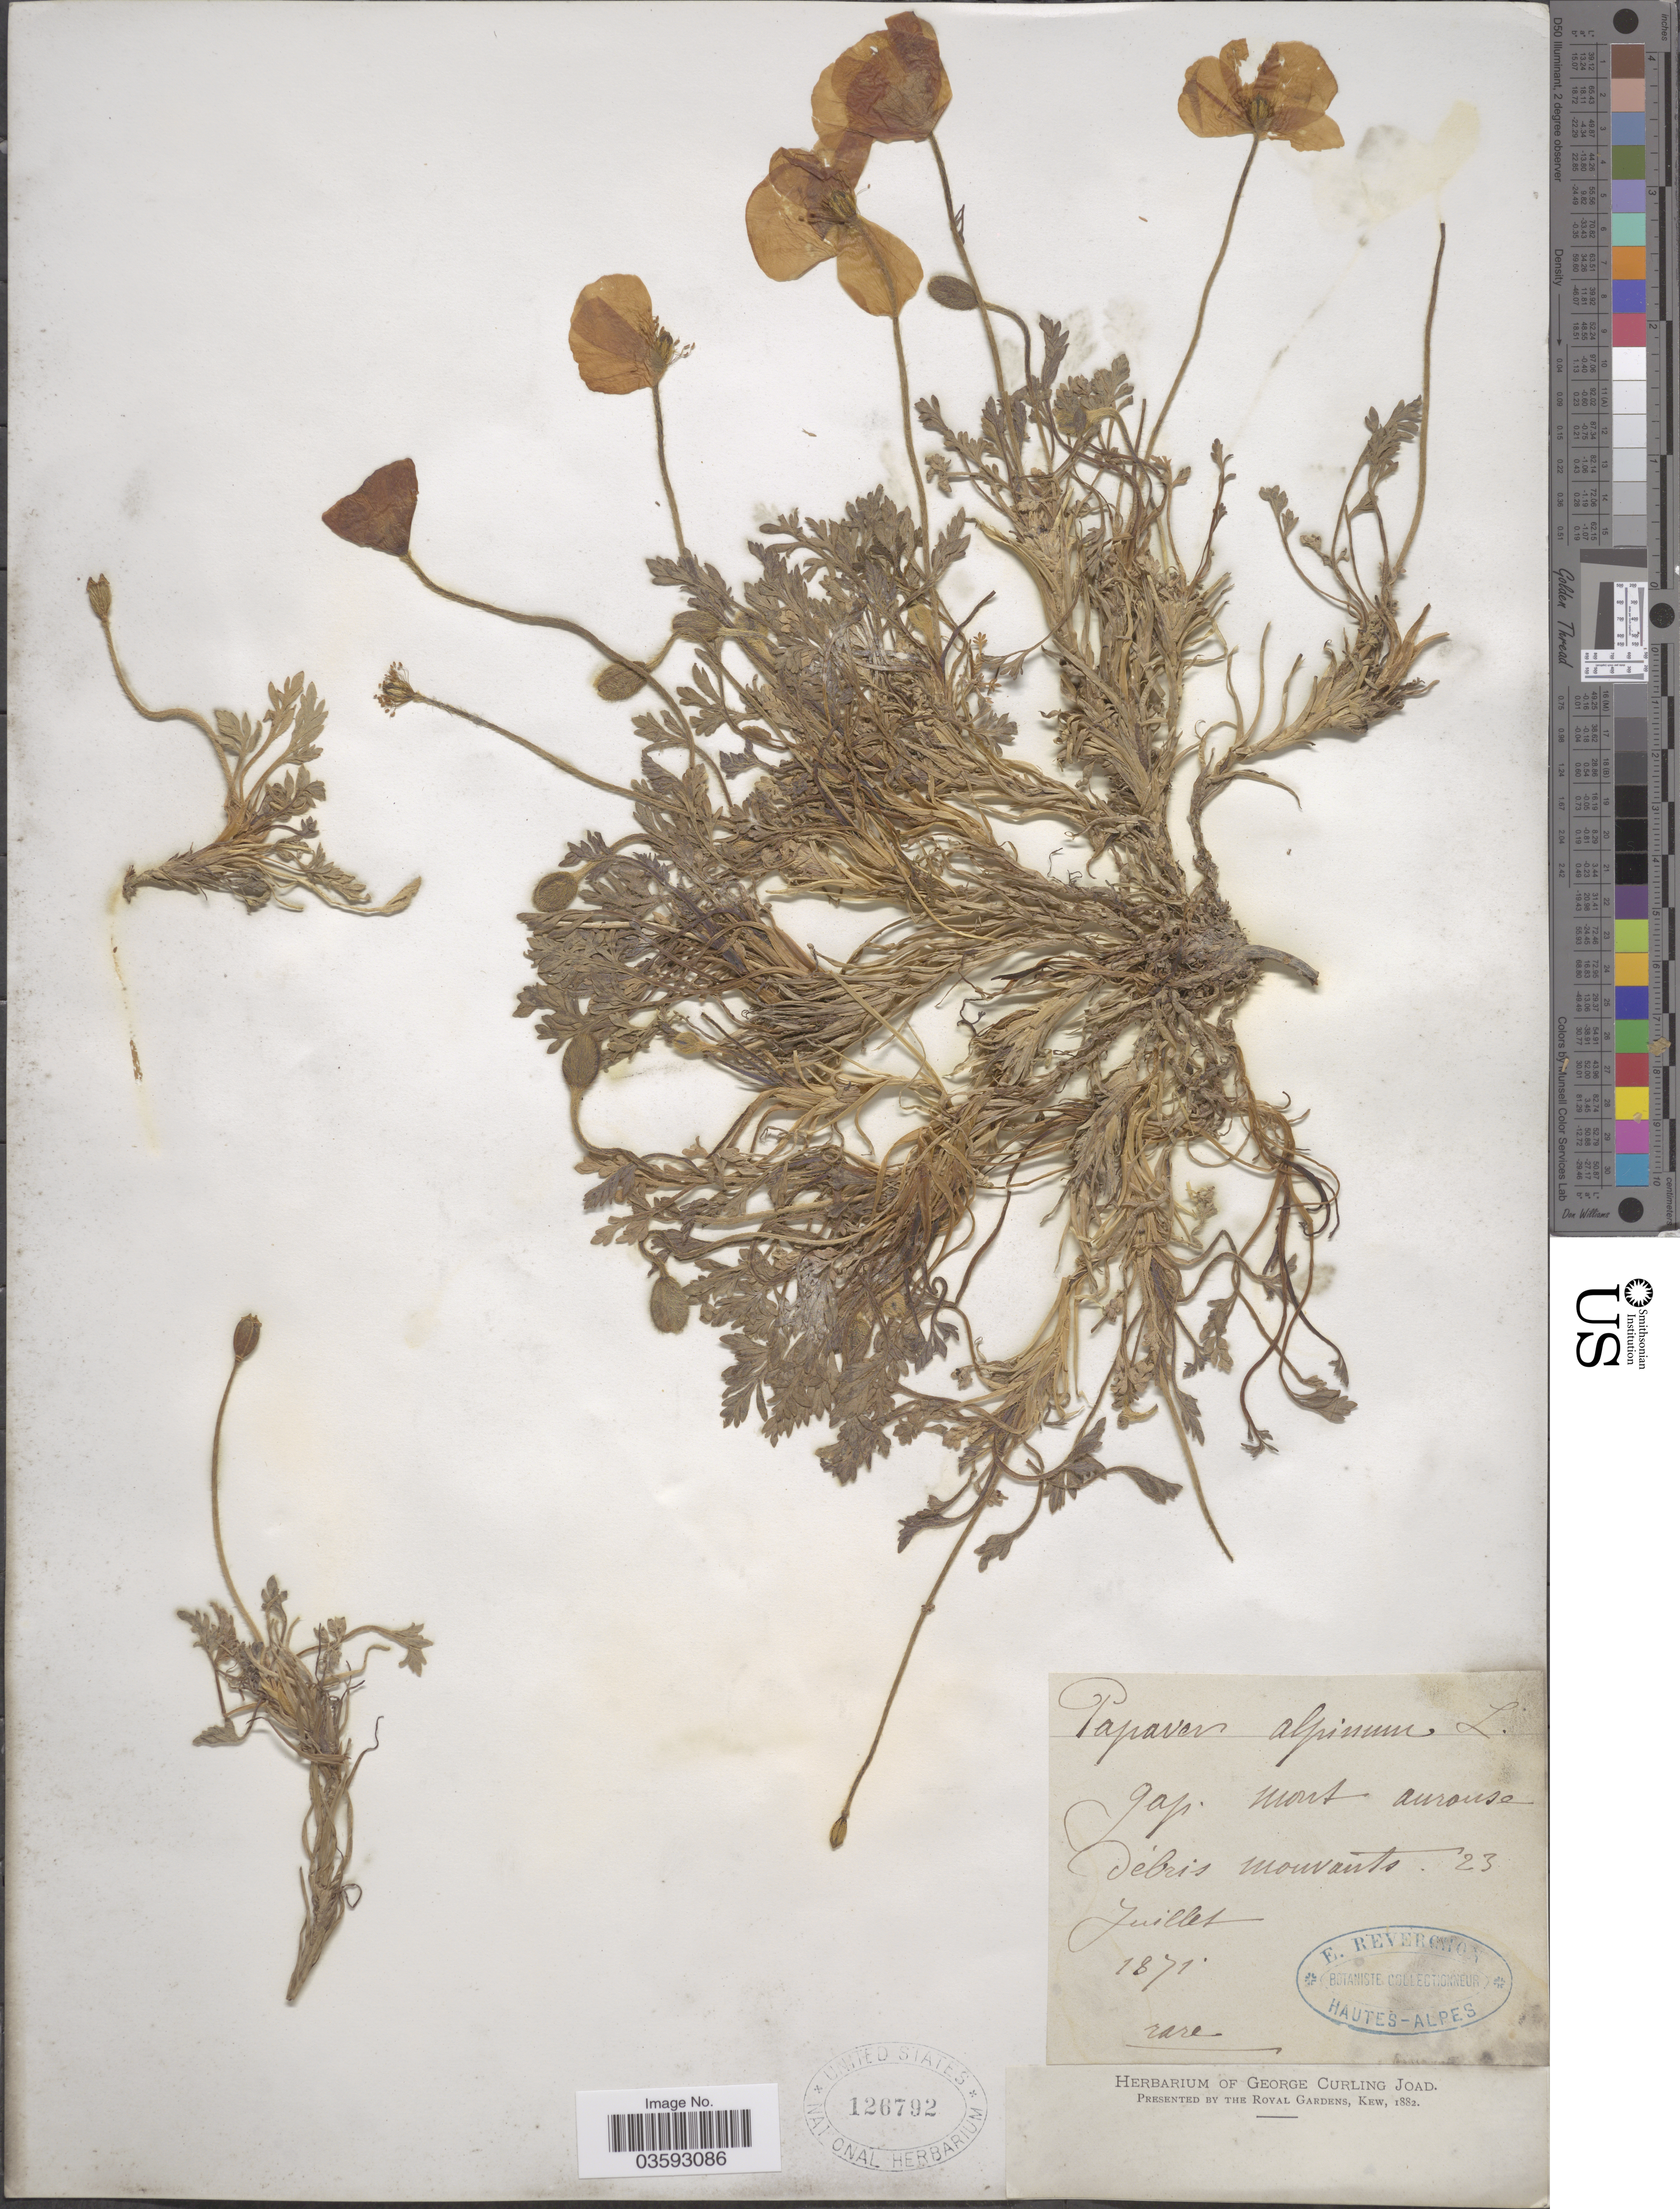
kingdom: Plantae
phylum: Tracheophyta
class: Magnoliopsida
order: Ranunculales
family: Papaveraceae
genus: Papaver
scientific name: Papaver alpinum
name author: L.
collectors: E. Reverchon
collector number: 23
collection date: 1871-07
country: France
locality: Gap. mont aurouse.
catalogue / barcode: US 126792